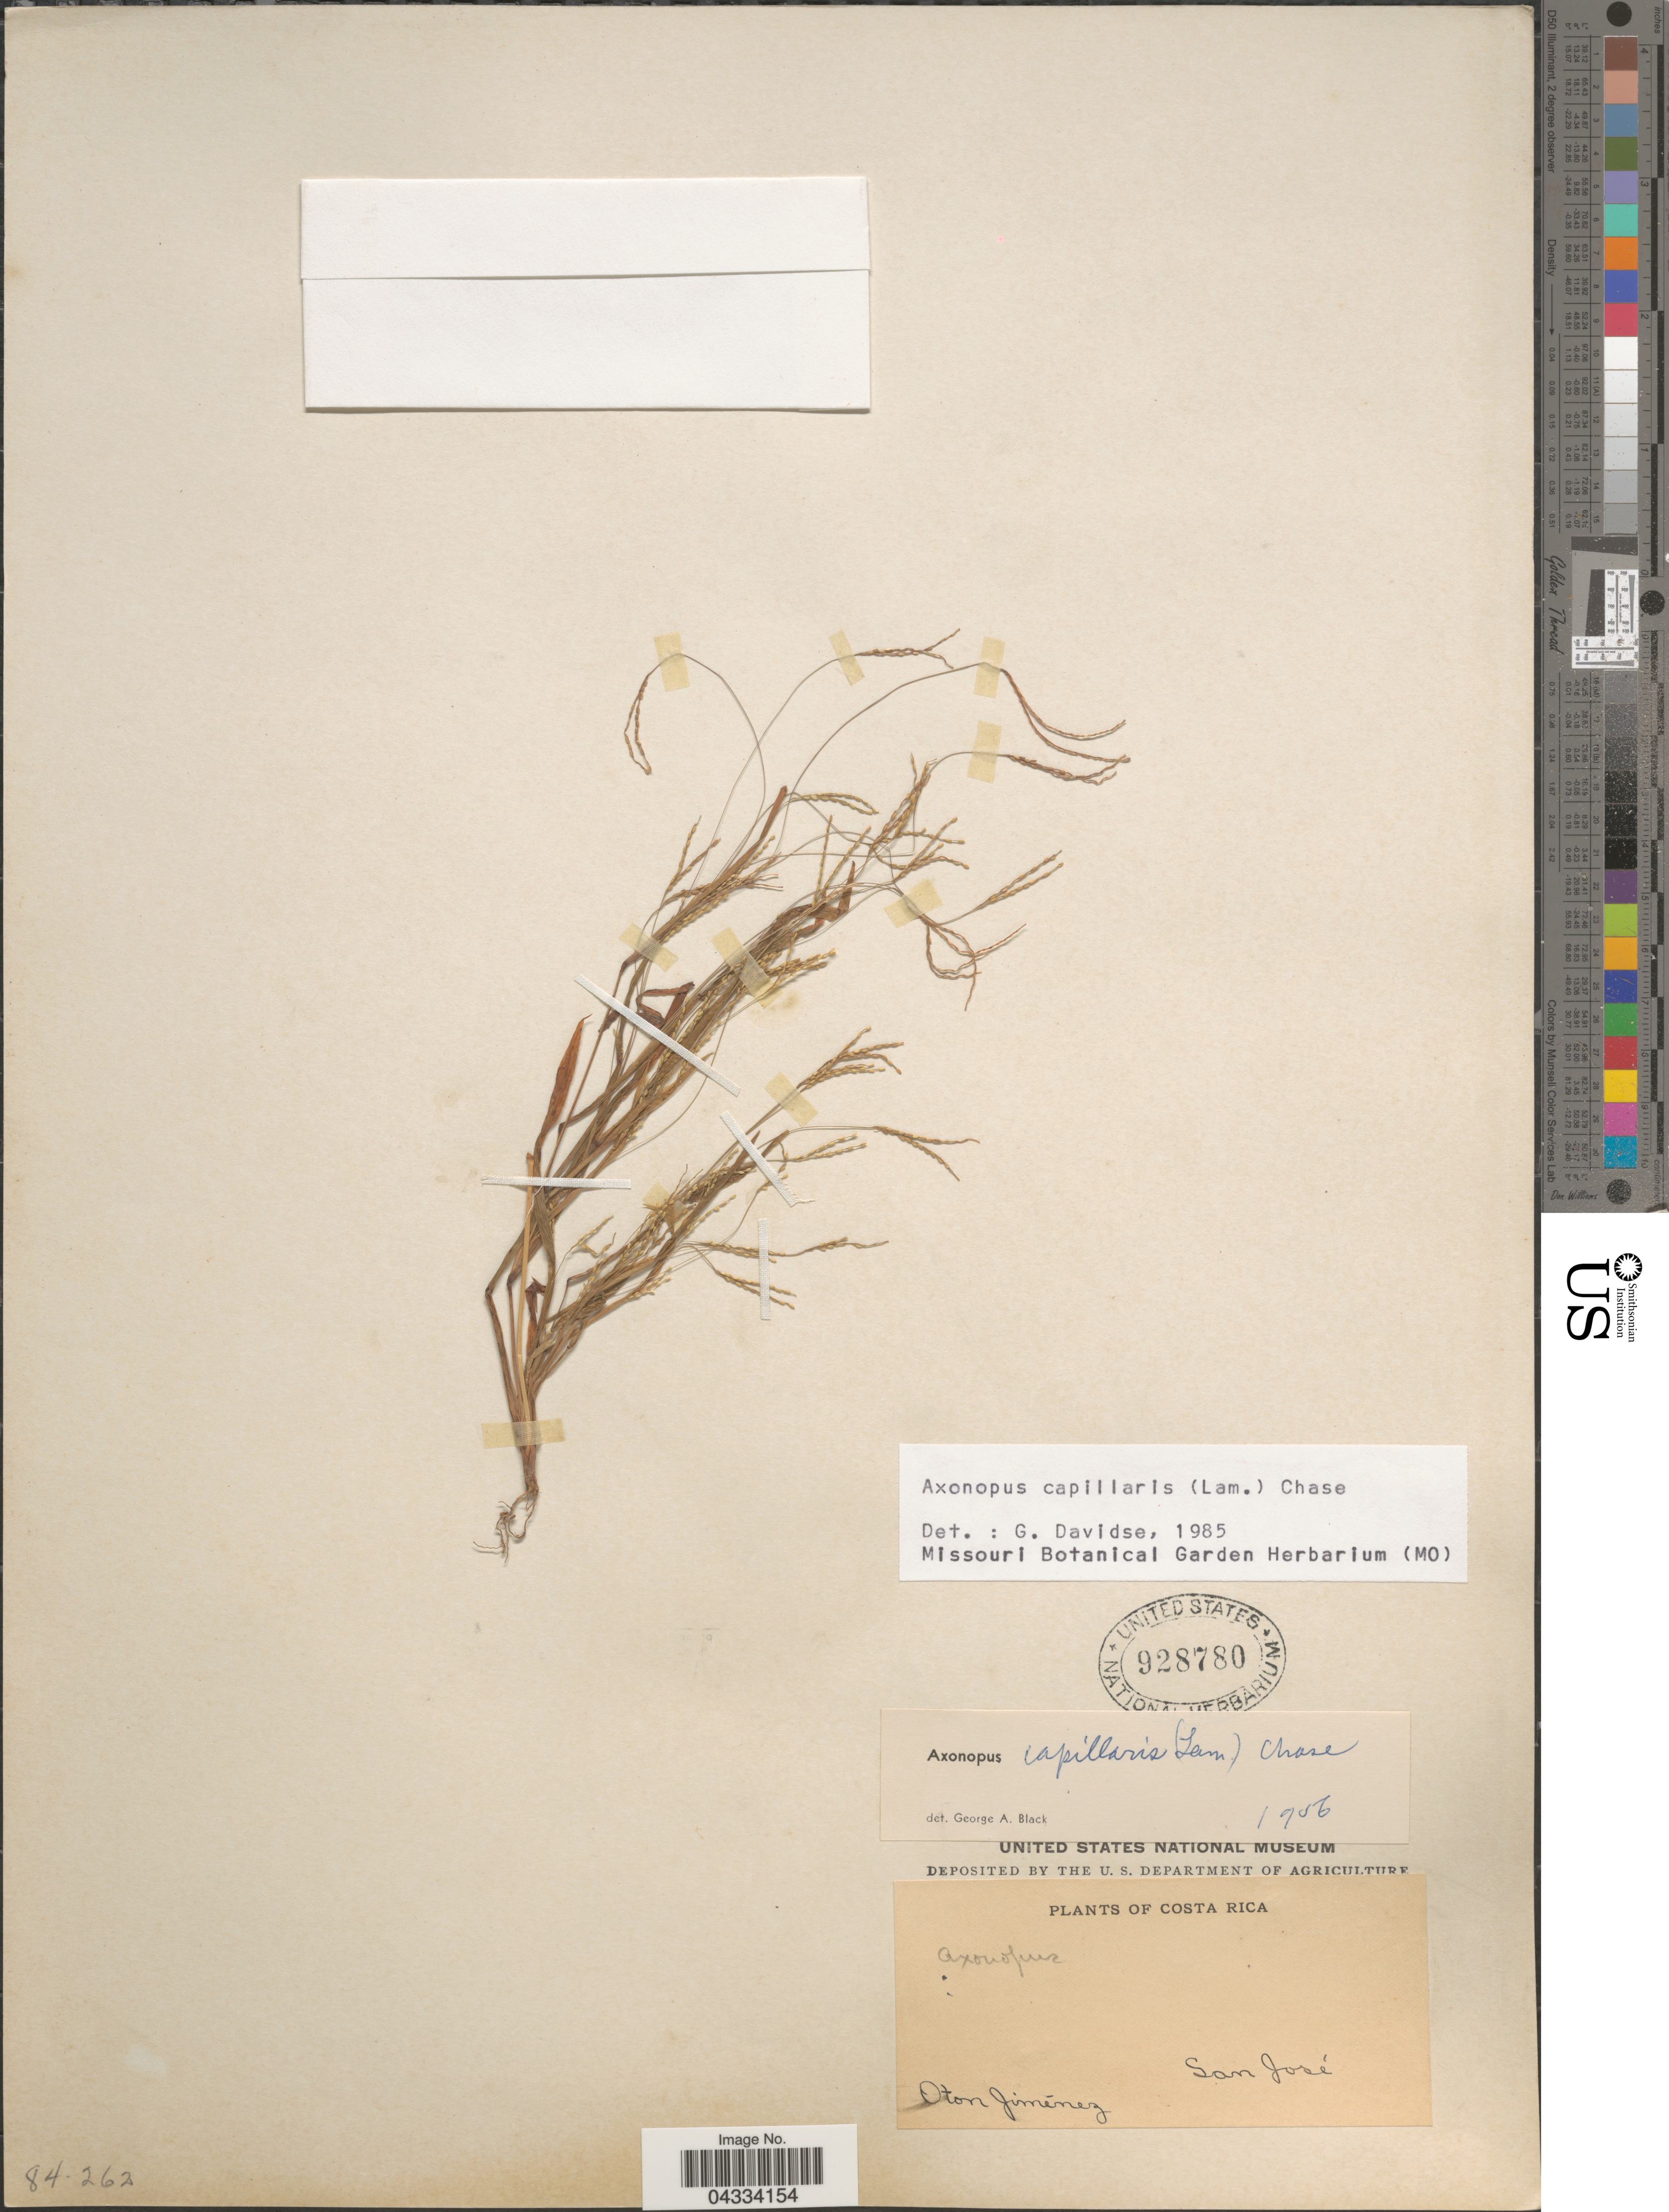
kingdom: Plantae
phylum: Tracheophyta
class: Liliopsida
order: Poales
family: Poaceae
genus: Axonopus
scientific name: Axonopus capillaris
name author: (Lam.) Chase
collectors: O. Jimenez L.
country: Costa Rica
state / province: San José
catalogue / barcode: US 928780